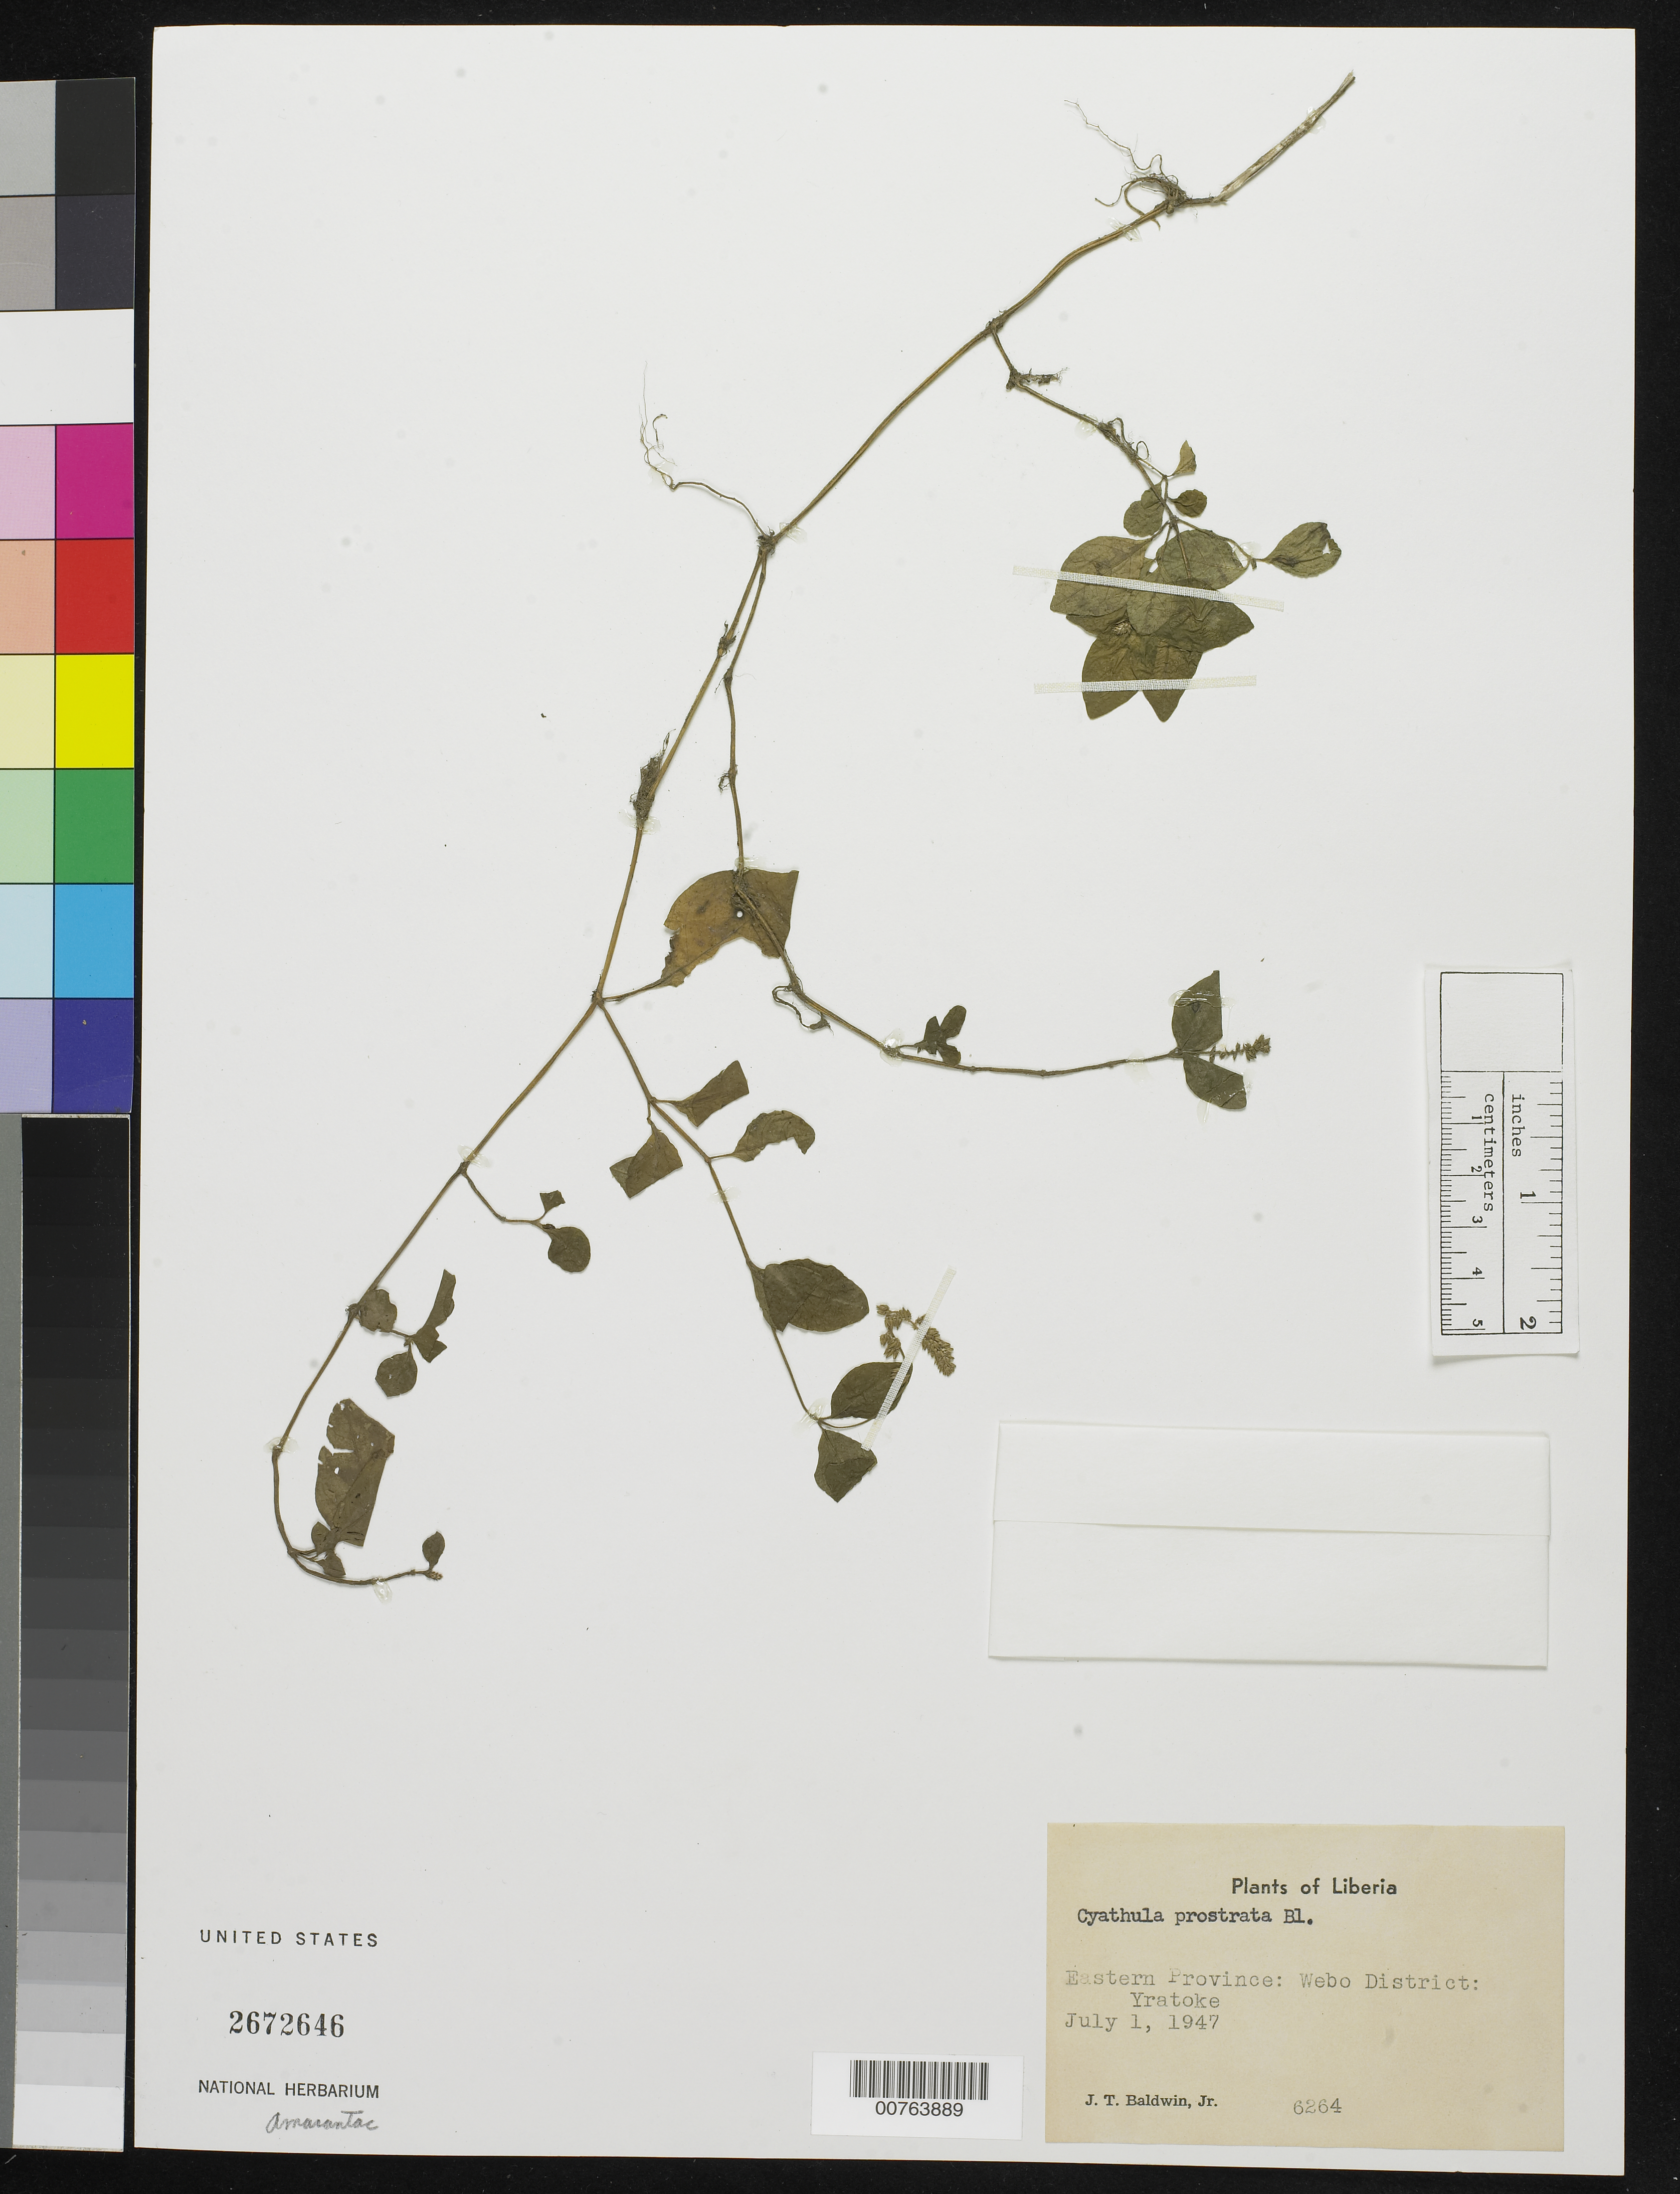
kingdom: Plantae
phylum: Tracheophyta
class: Magnoliopsida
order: Caryophyllales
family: Amaranthaceae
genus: Cyathula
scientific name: Cyathula prostrata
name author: (L.) Blume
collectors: J. T. Baldwin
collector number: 6264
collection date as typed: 1 Jul 1947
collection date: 1947-07-01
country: Liberia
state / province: River Gee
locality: Eastern Province: Webo District, Yratoke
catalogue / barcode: US 2672646